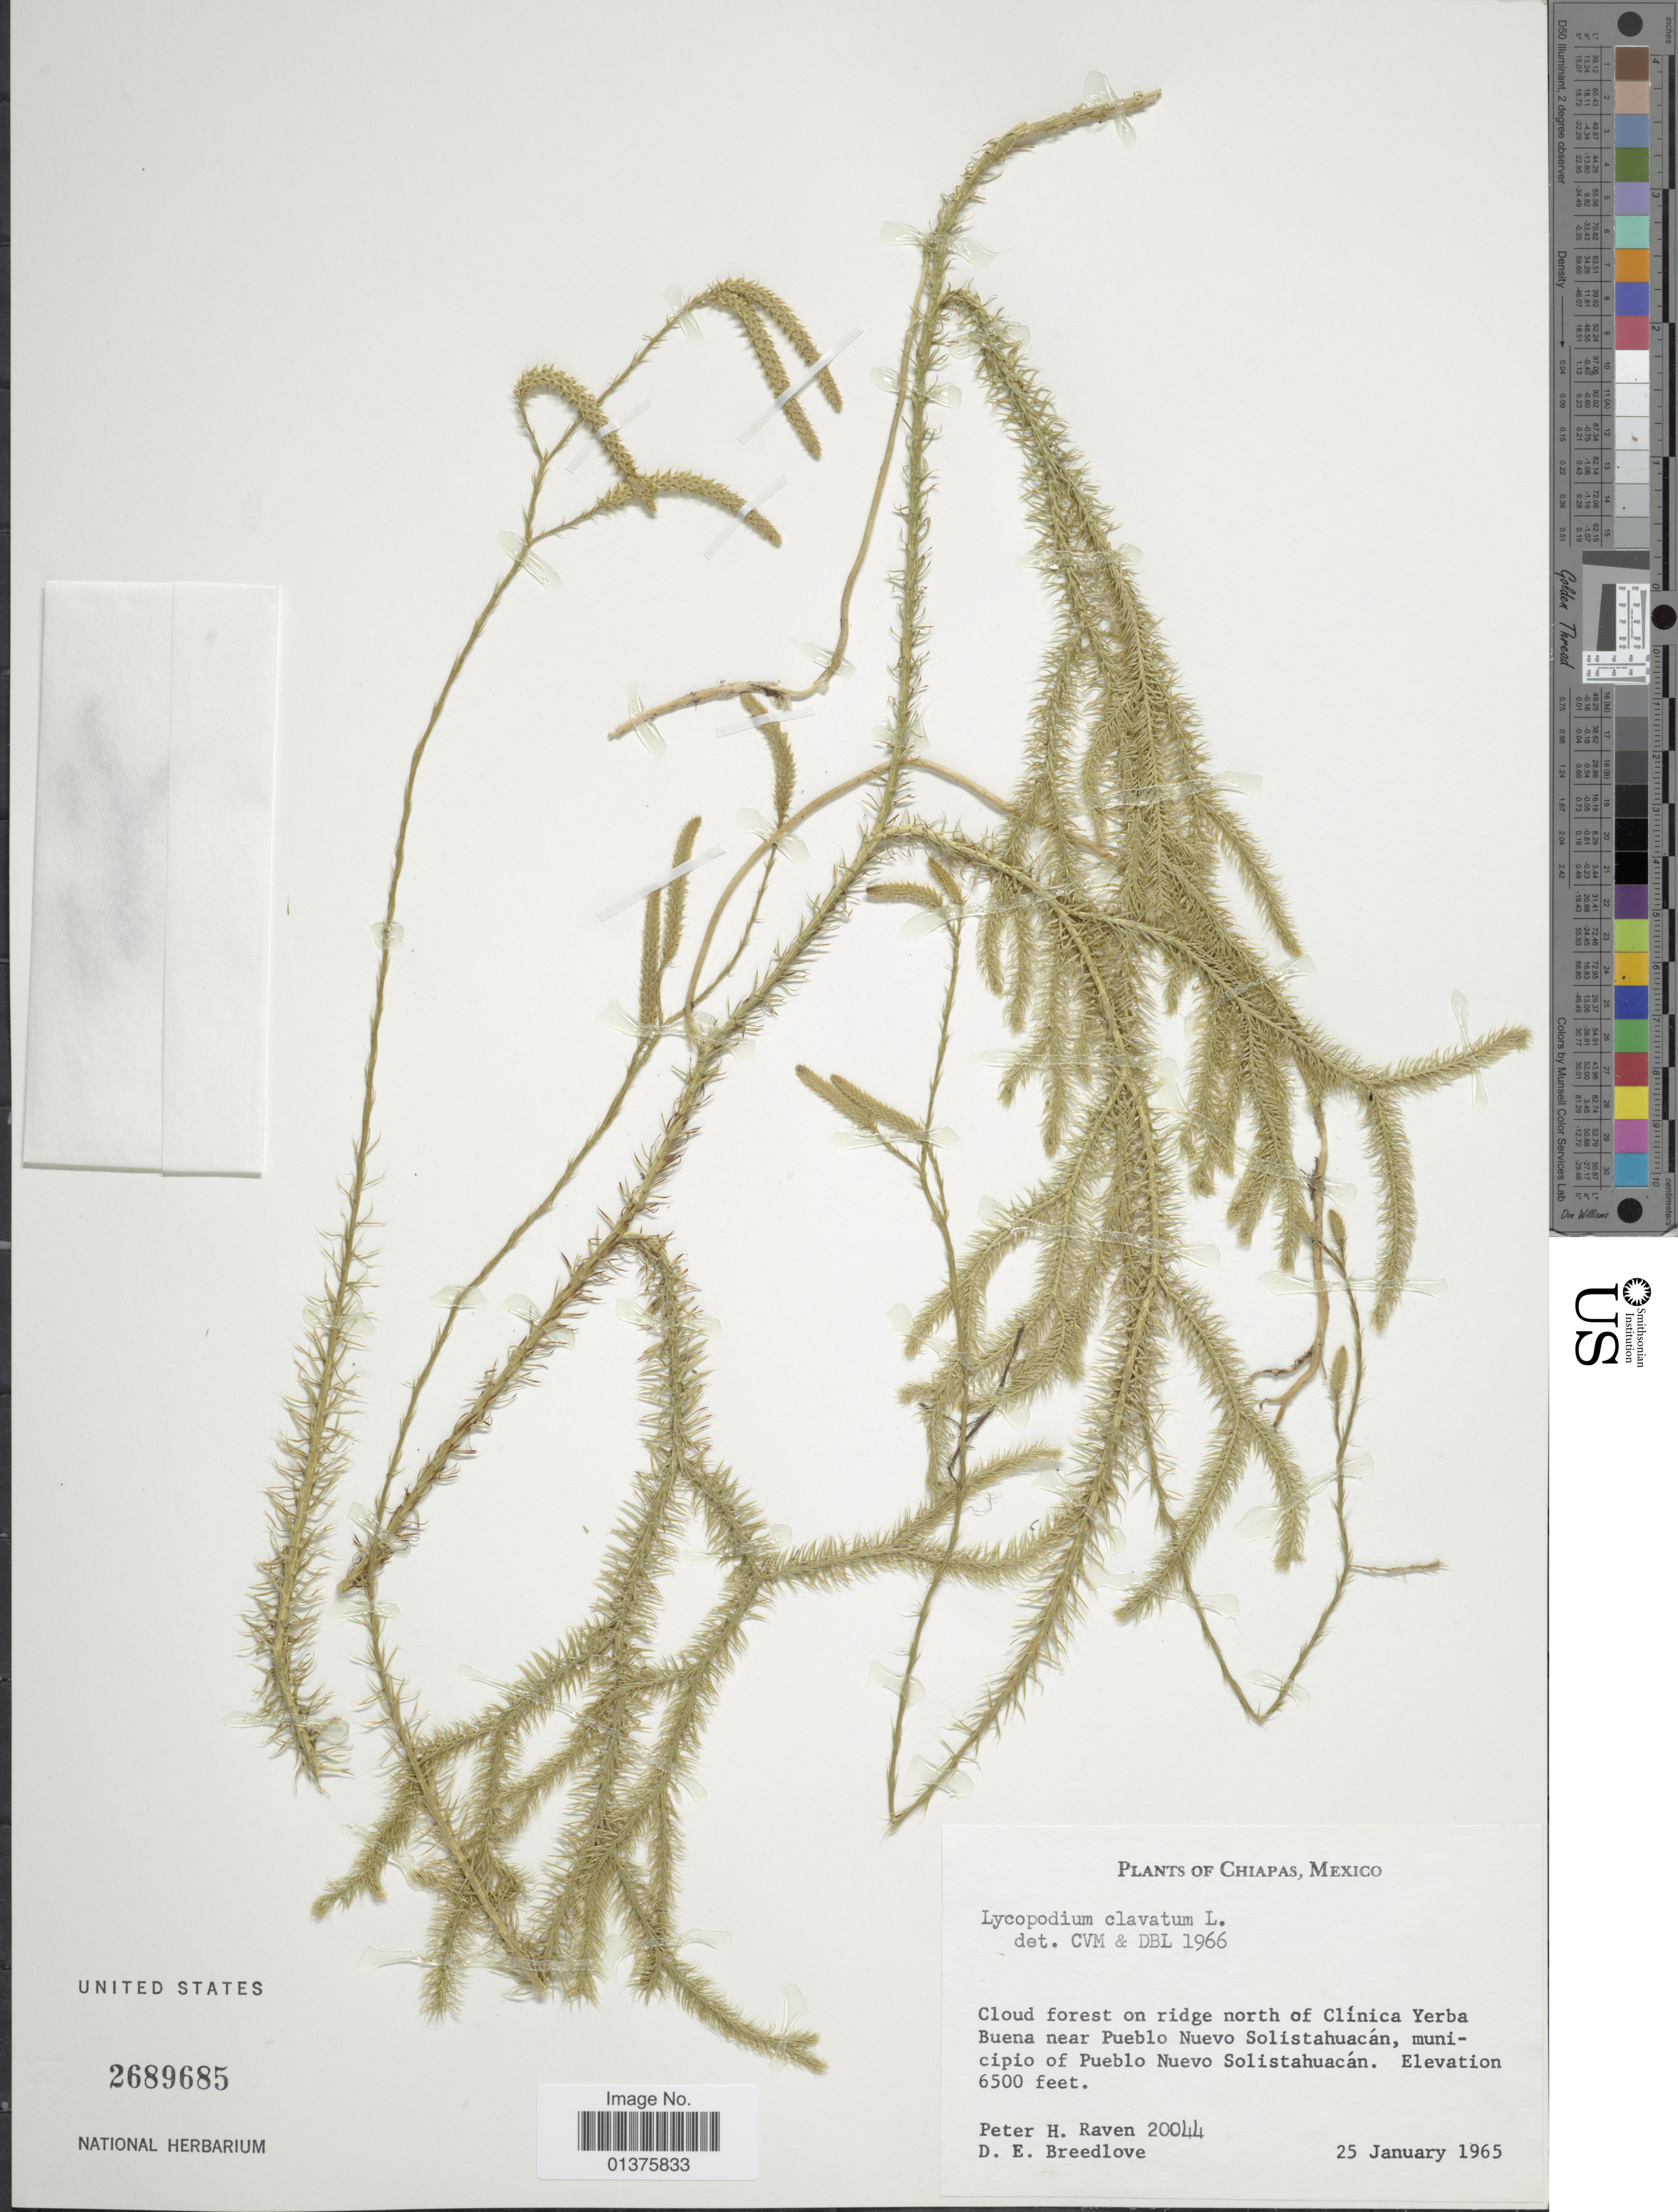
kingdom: Plantae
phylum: Tracheophyta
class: Lycopodiopsida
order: Lycopodiales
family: Lycopodiaceae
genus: Lycopodium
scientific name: Lycopodium clavatum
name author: L.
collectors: P. Raven & D. E. Breedlove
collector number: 20044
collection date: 1965-01-25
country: Mexico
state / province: Chiapas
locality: Cloud forest on ridge north of Clinica Yerba Buena near Pueblo Nuevo Solistahuacán, municipio of Pueblo Nuevo Solistahuacán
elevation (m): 1981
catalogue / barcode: US 2689685